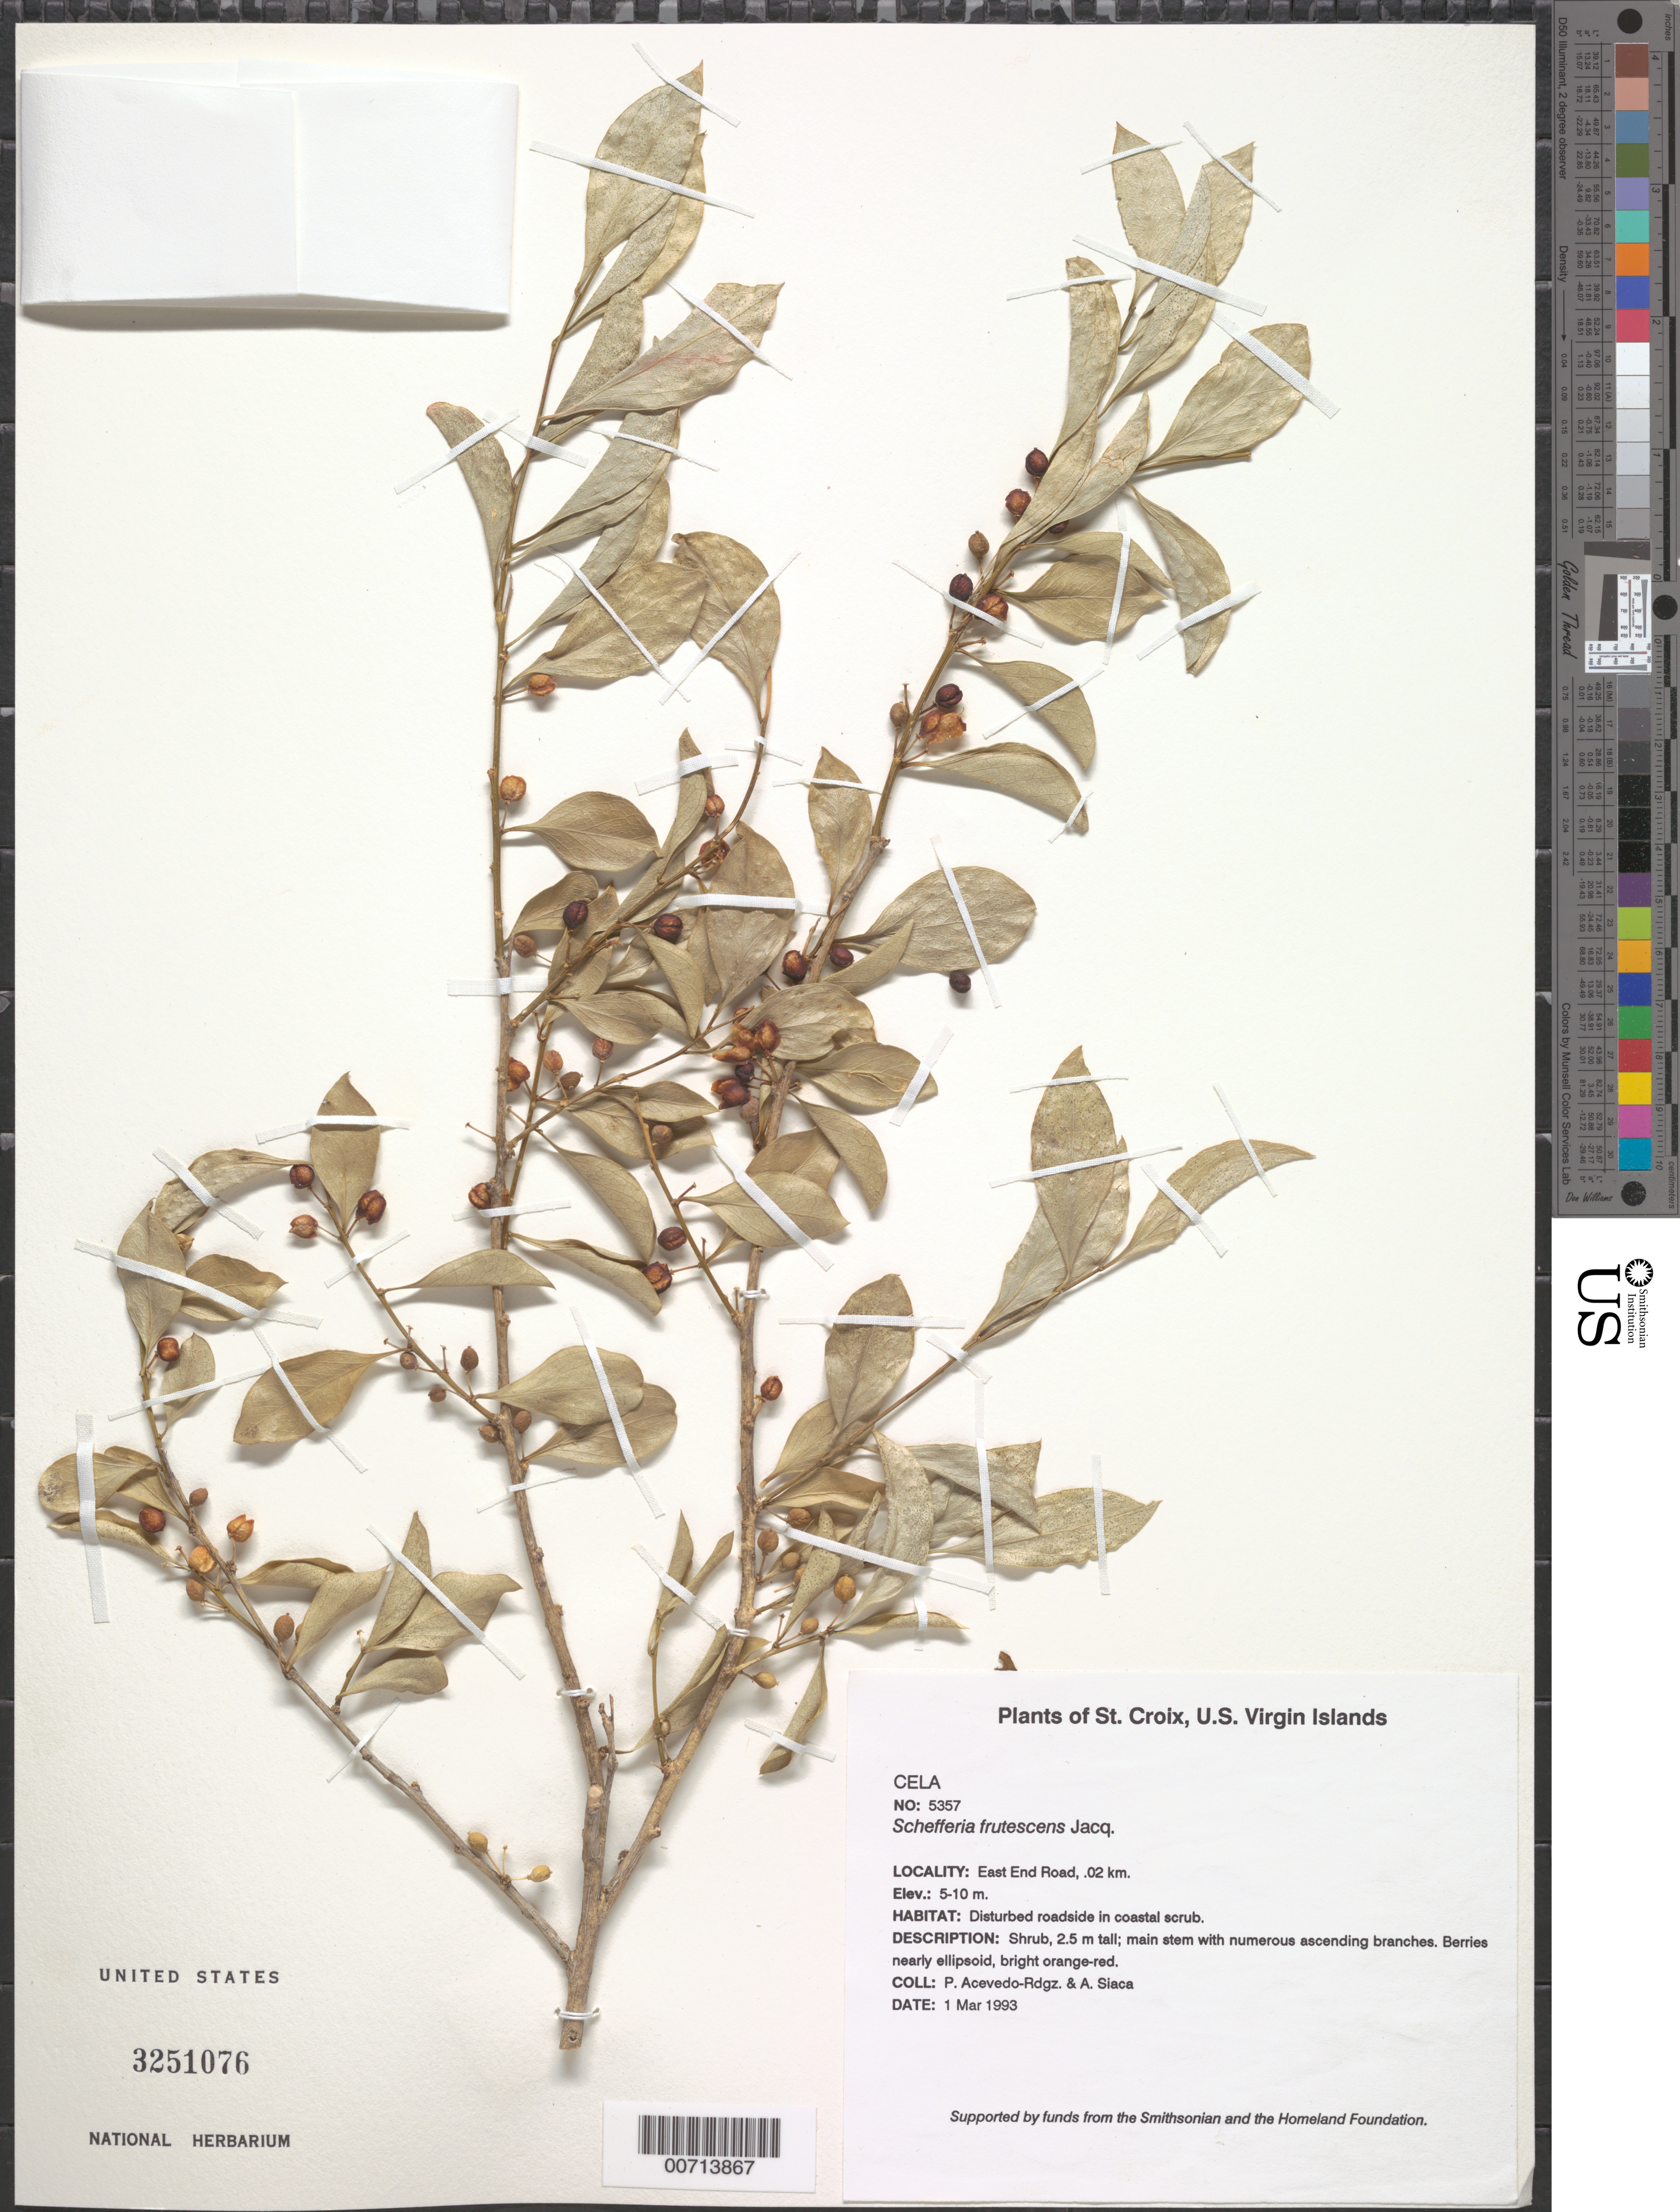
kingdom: Plantae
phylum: Tracheophyta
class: Magnoliopsida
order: Celastrales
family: Celastraceae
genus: Schaefferia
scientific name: Schaefferia frutescens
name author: Jacq.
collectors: P. Acevedo-Rodr. & A. Siaca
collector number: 5357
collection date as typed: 01 Mar 1993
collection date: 1993-03-01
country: U.S. Virgin Islands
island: St. Croix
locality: East End Road, .02 km.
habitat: Disturbed roadside in coastal scrub.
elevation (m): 5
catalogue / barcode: US 3251076